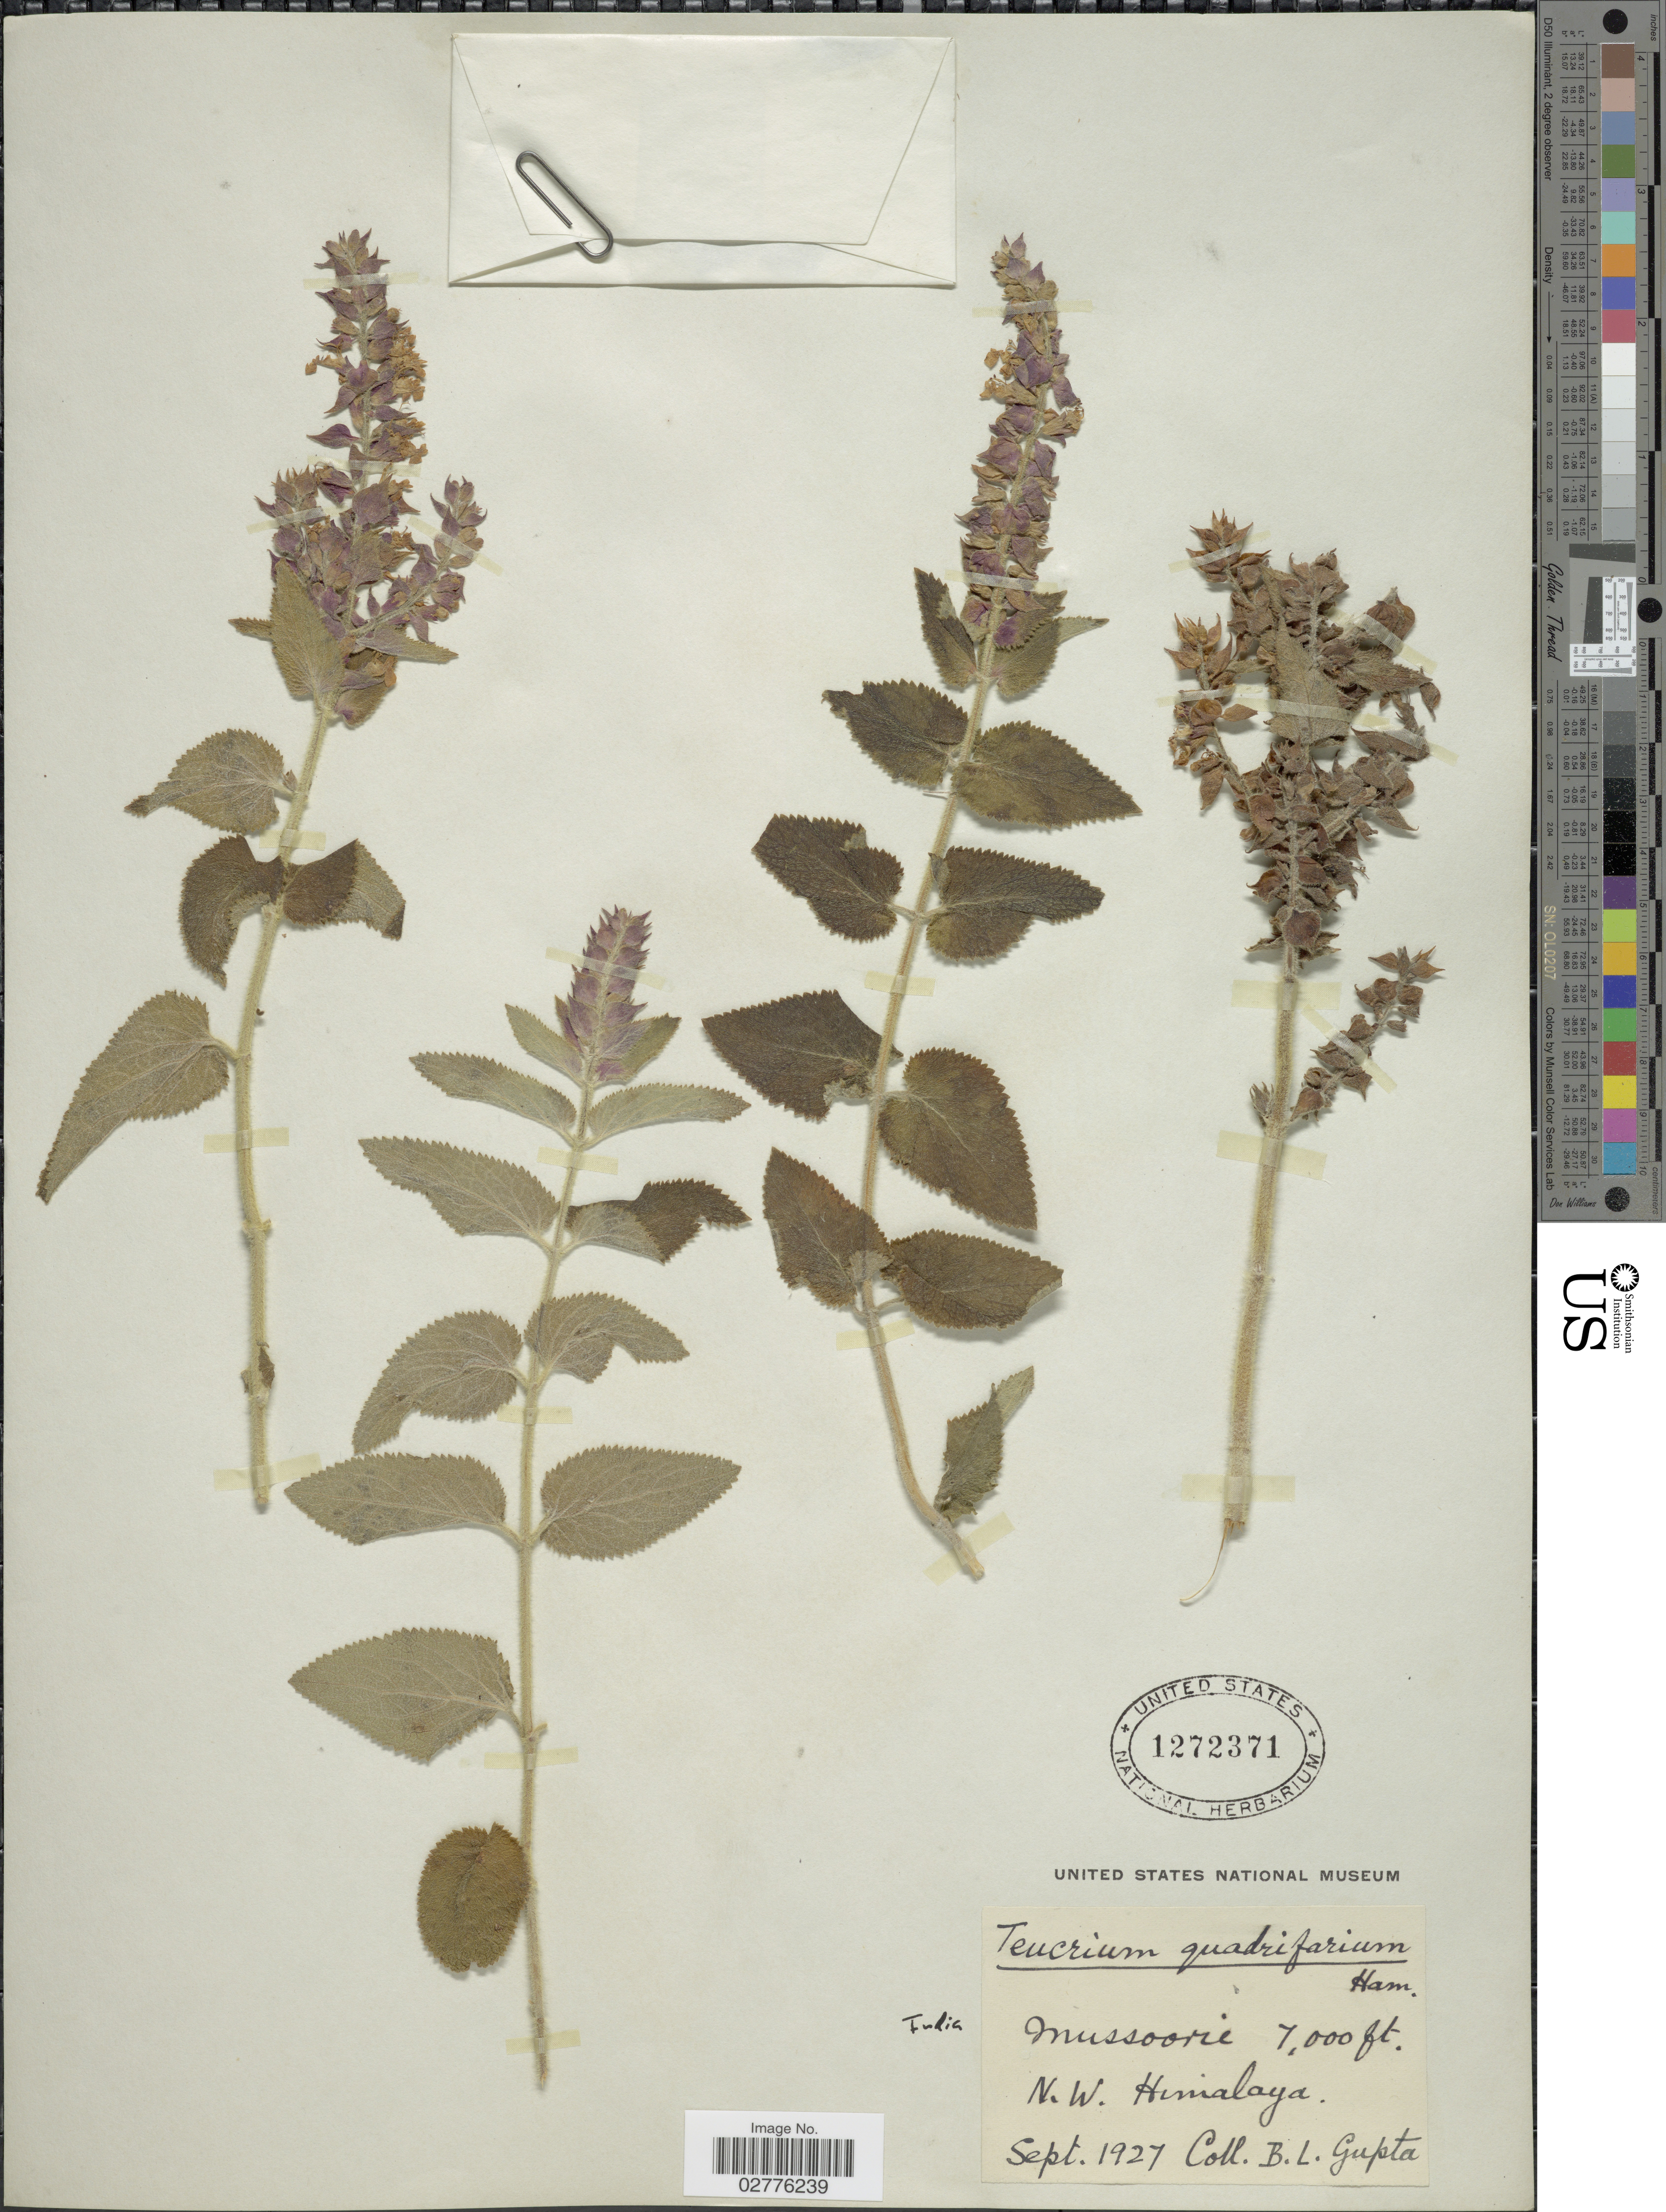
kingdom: Plantae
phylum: Tracheophyta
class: Magnoliopsida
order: Lamiales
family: Lamiaceae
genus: Teucrium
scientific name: Teucrium quadrifarium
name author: Buch.-Ham. ex D. Don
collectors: B. L. Gupta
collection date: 1927-09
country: India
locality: Mussoorie, N.W. Himalaya.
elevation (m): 2134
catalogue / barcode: US 1272371